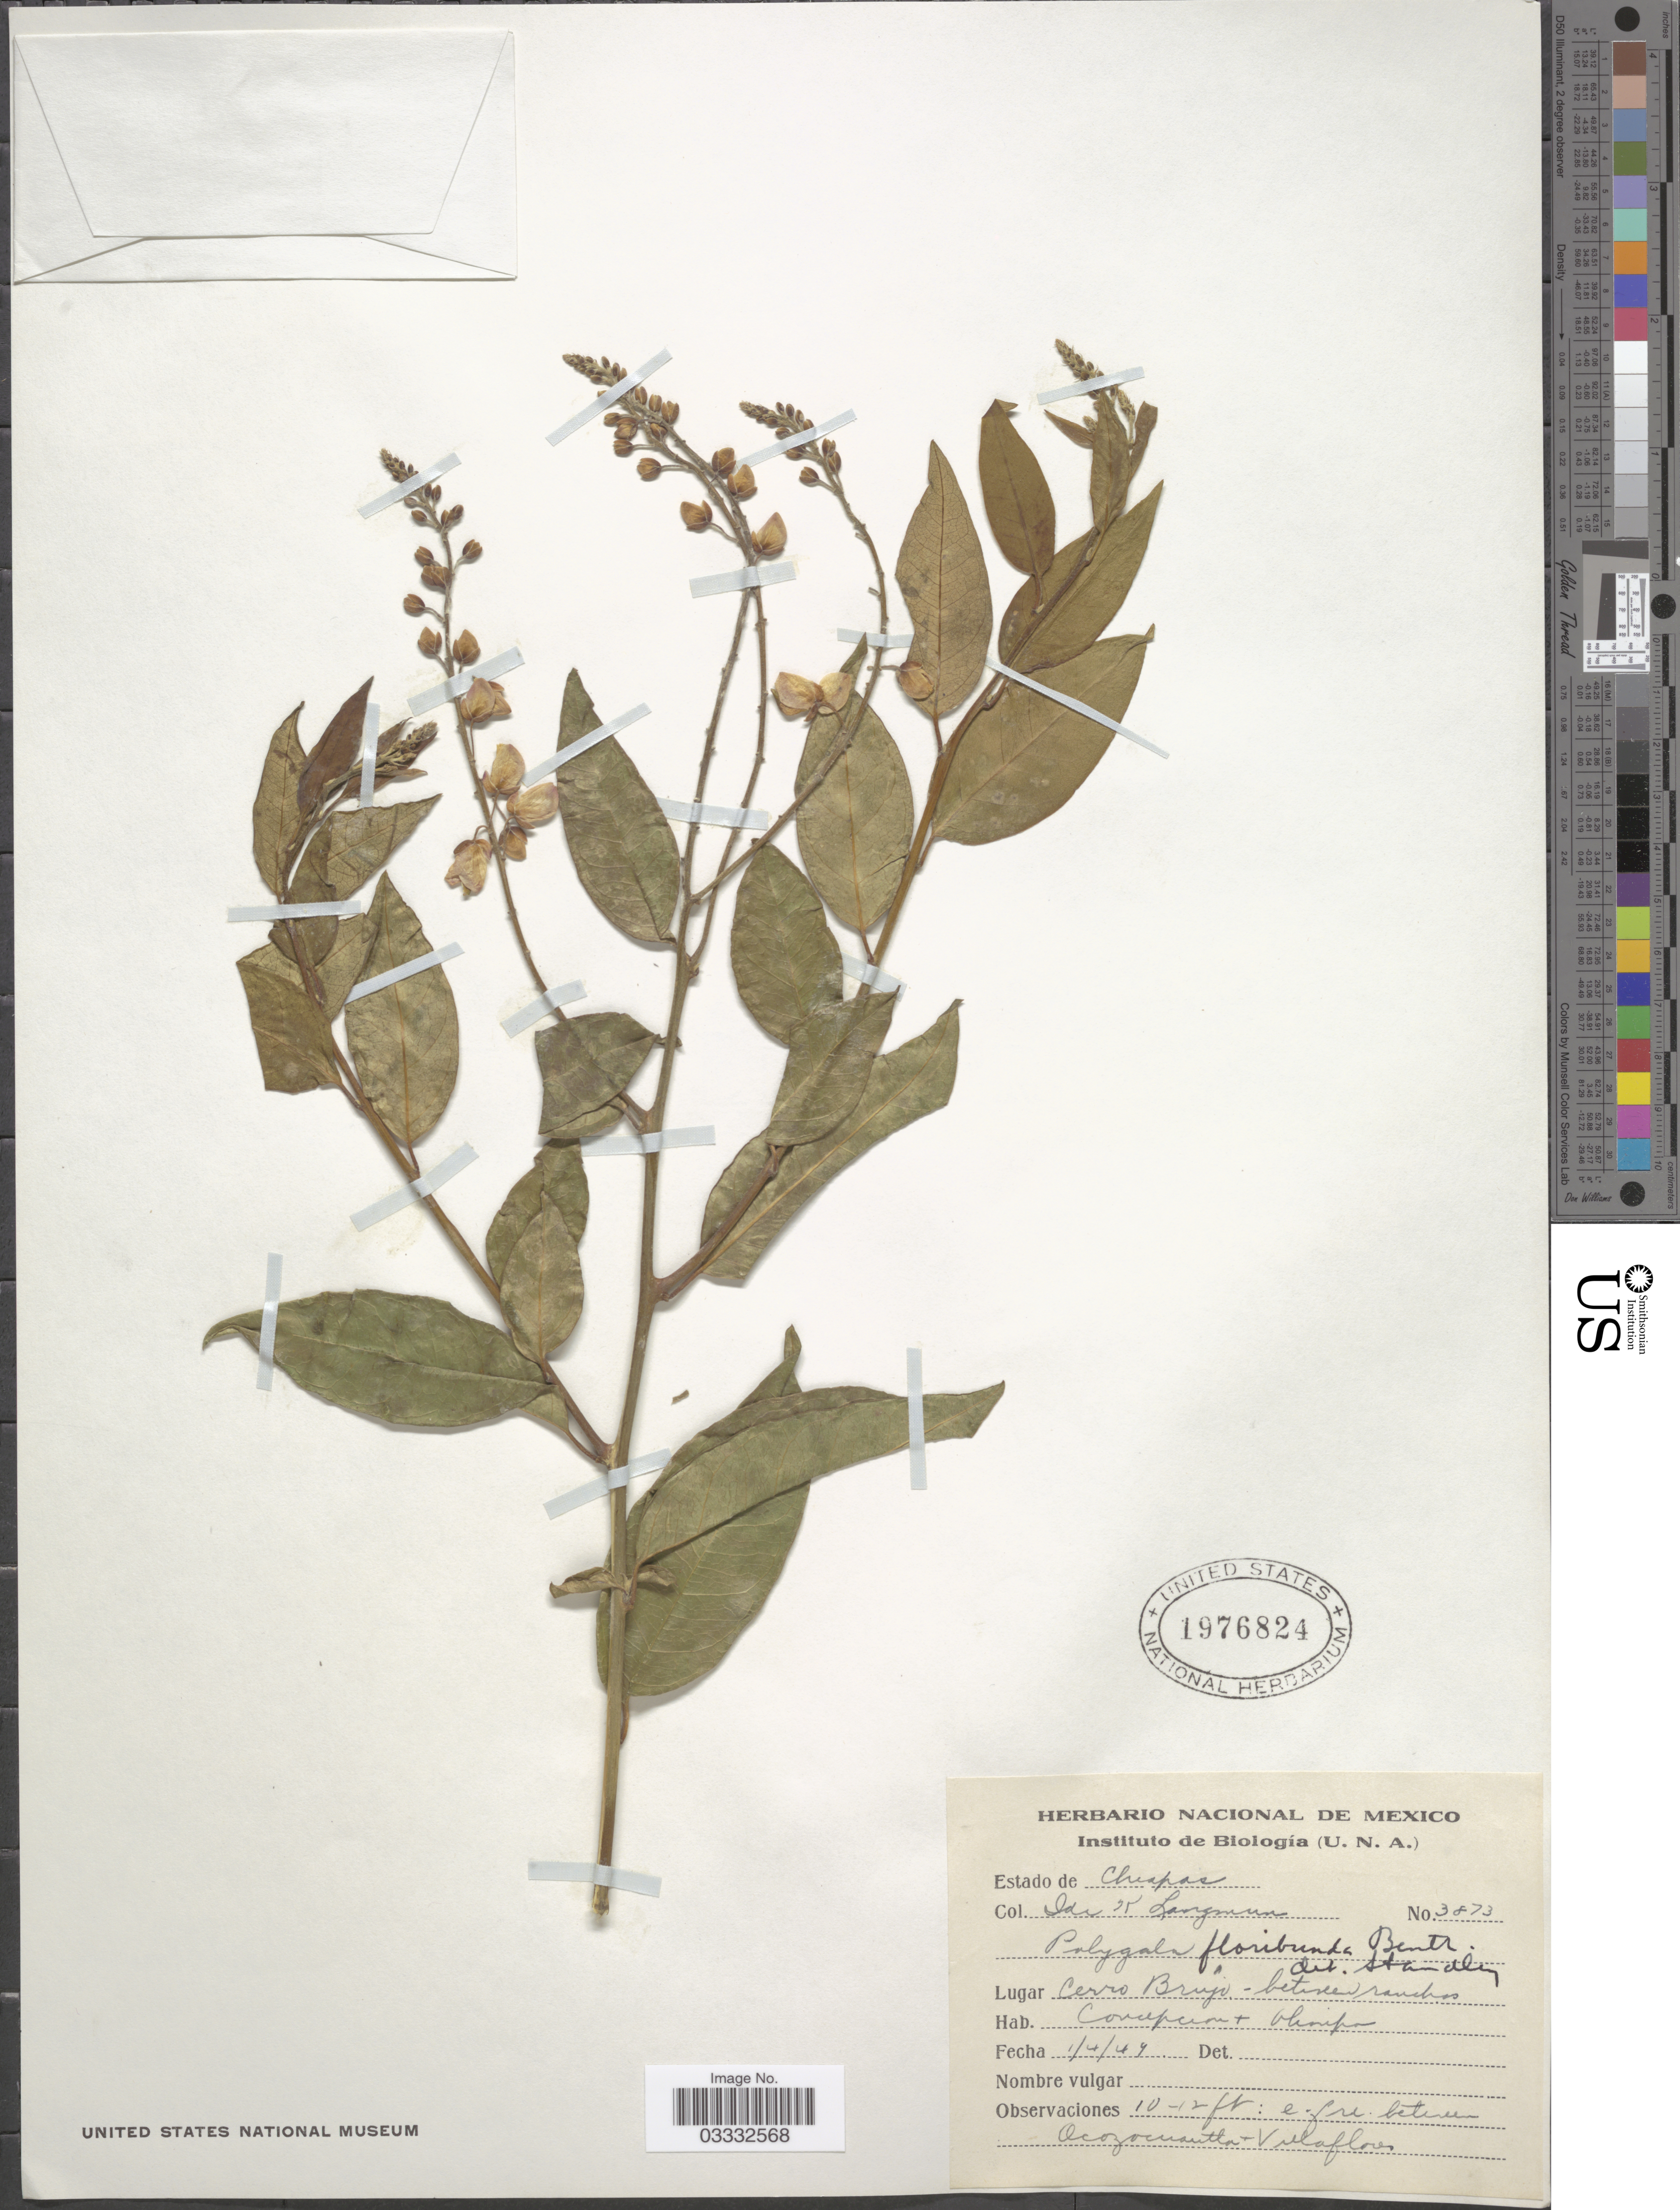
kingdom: Plantae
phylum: Tracheophyta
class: Magnoliopsida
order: Fabales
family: Polygalaceae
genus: Asemeia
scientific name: Asemeia floribunda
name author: (Benth.) J.F.B. Pastore & J.R. Abbott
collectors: I. K. Langman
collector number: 3873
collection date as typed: Transcribed d/m/y: 1/4/49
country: Mexico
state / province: Chiapas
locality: Cerro Bruyo - between ranchos Concepcion + Obispo.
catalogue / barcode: US 1976824